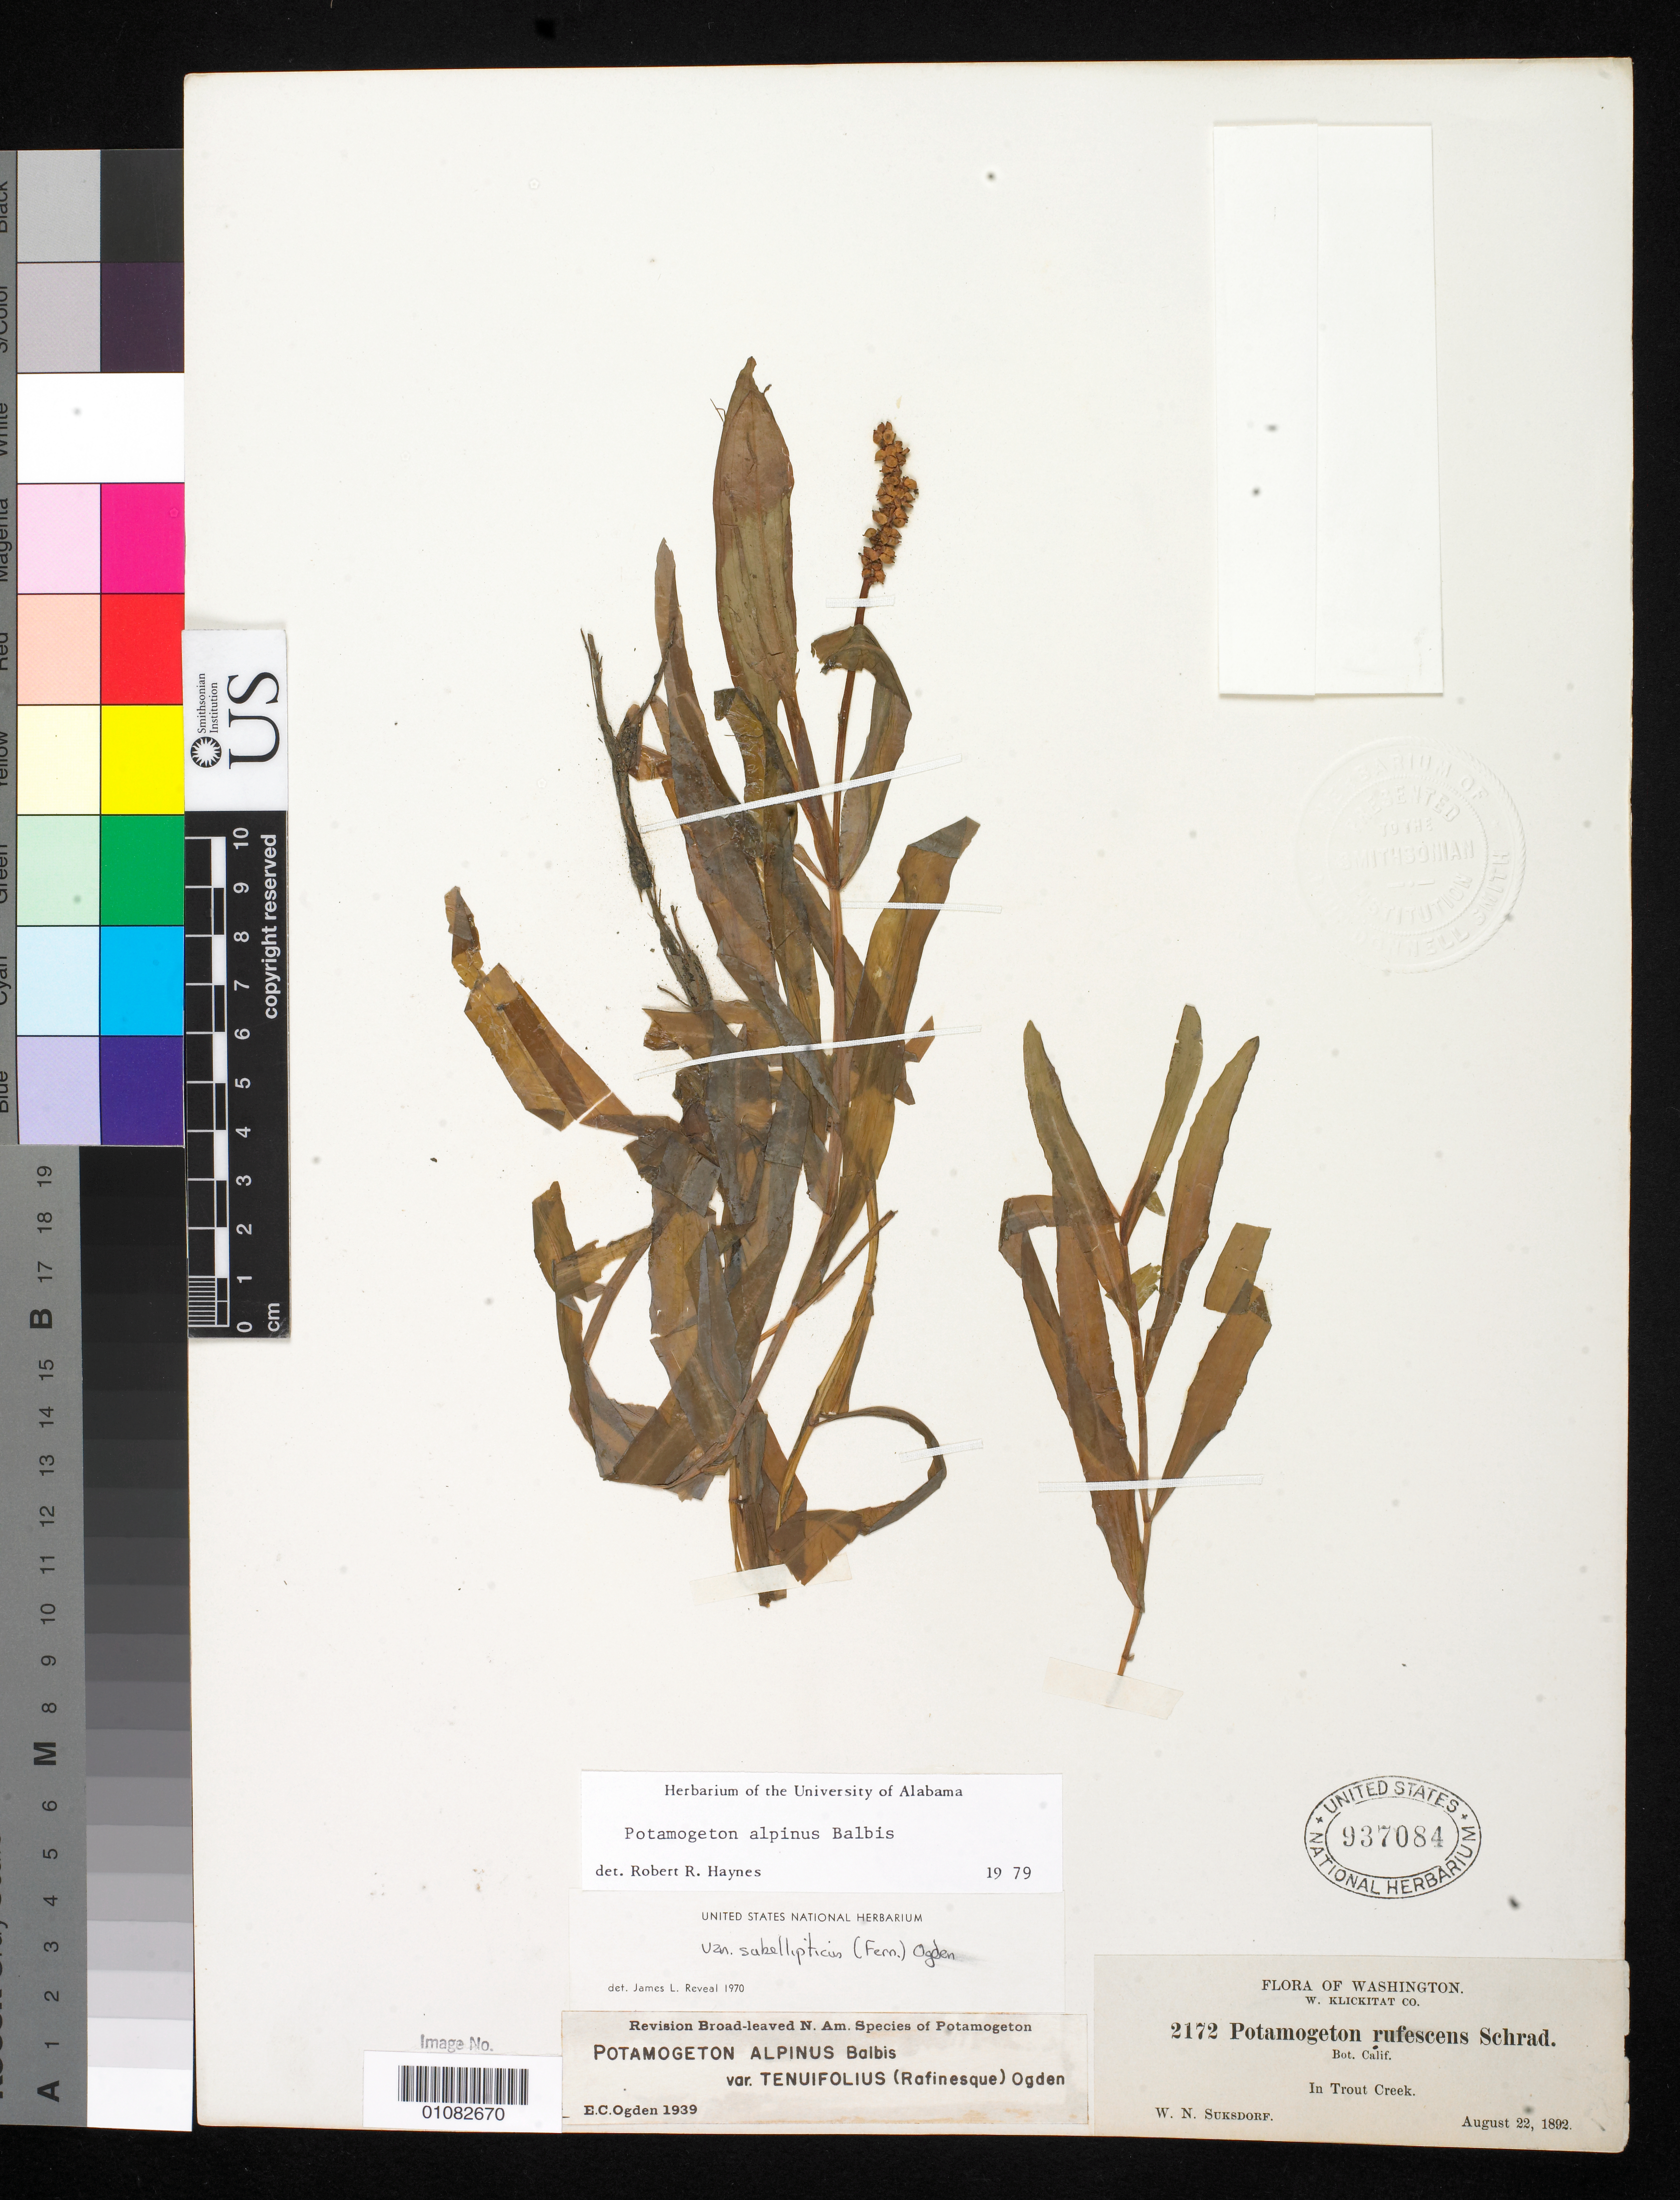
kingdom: Plantae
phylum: Tracheophyta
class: Liliopsida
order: Alismatales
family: Potamogetonaceae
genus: Potamogeton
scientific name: Potamogeton alpinus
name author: Balb.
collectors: W. N. Suksdorf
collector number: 2172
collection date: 1892-08-22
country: United States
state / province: Washington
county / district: Klickitat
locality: in Trout Creek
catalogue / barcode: US 937084